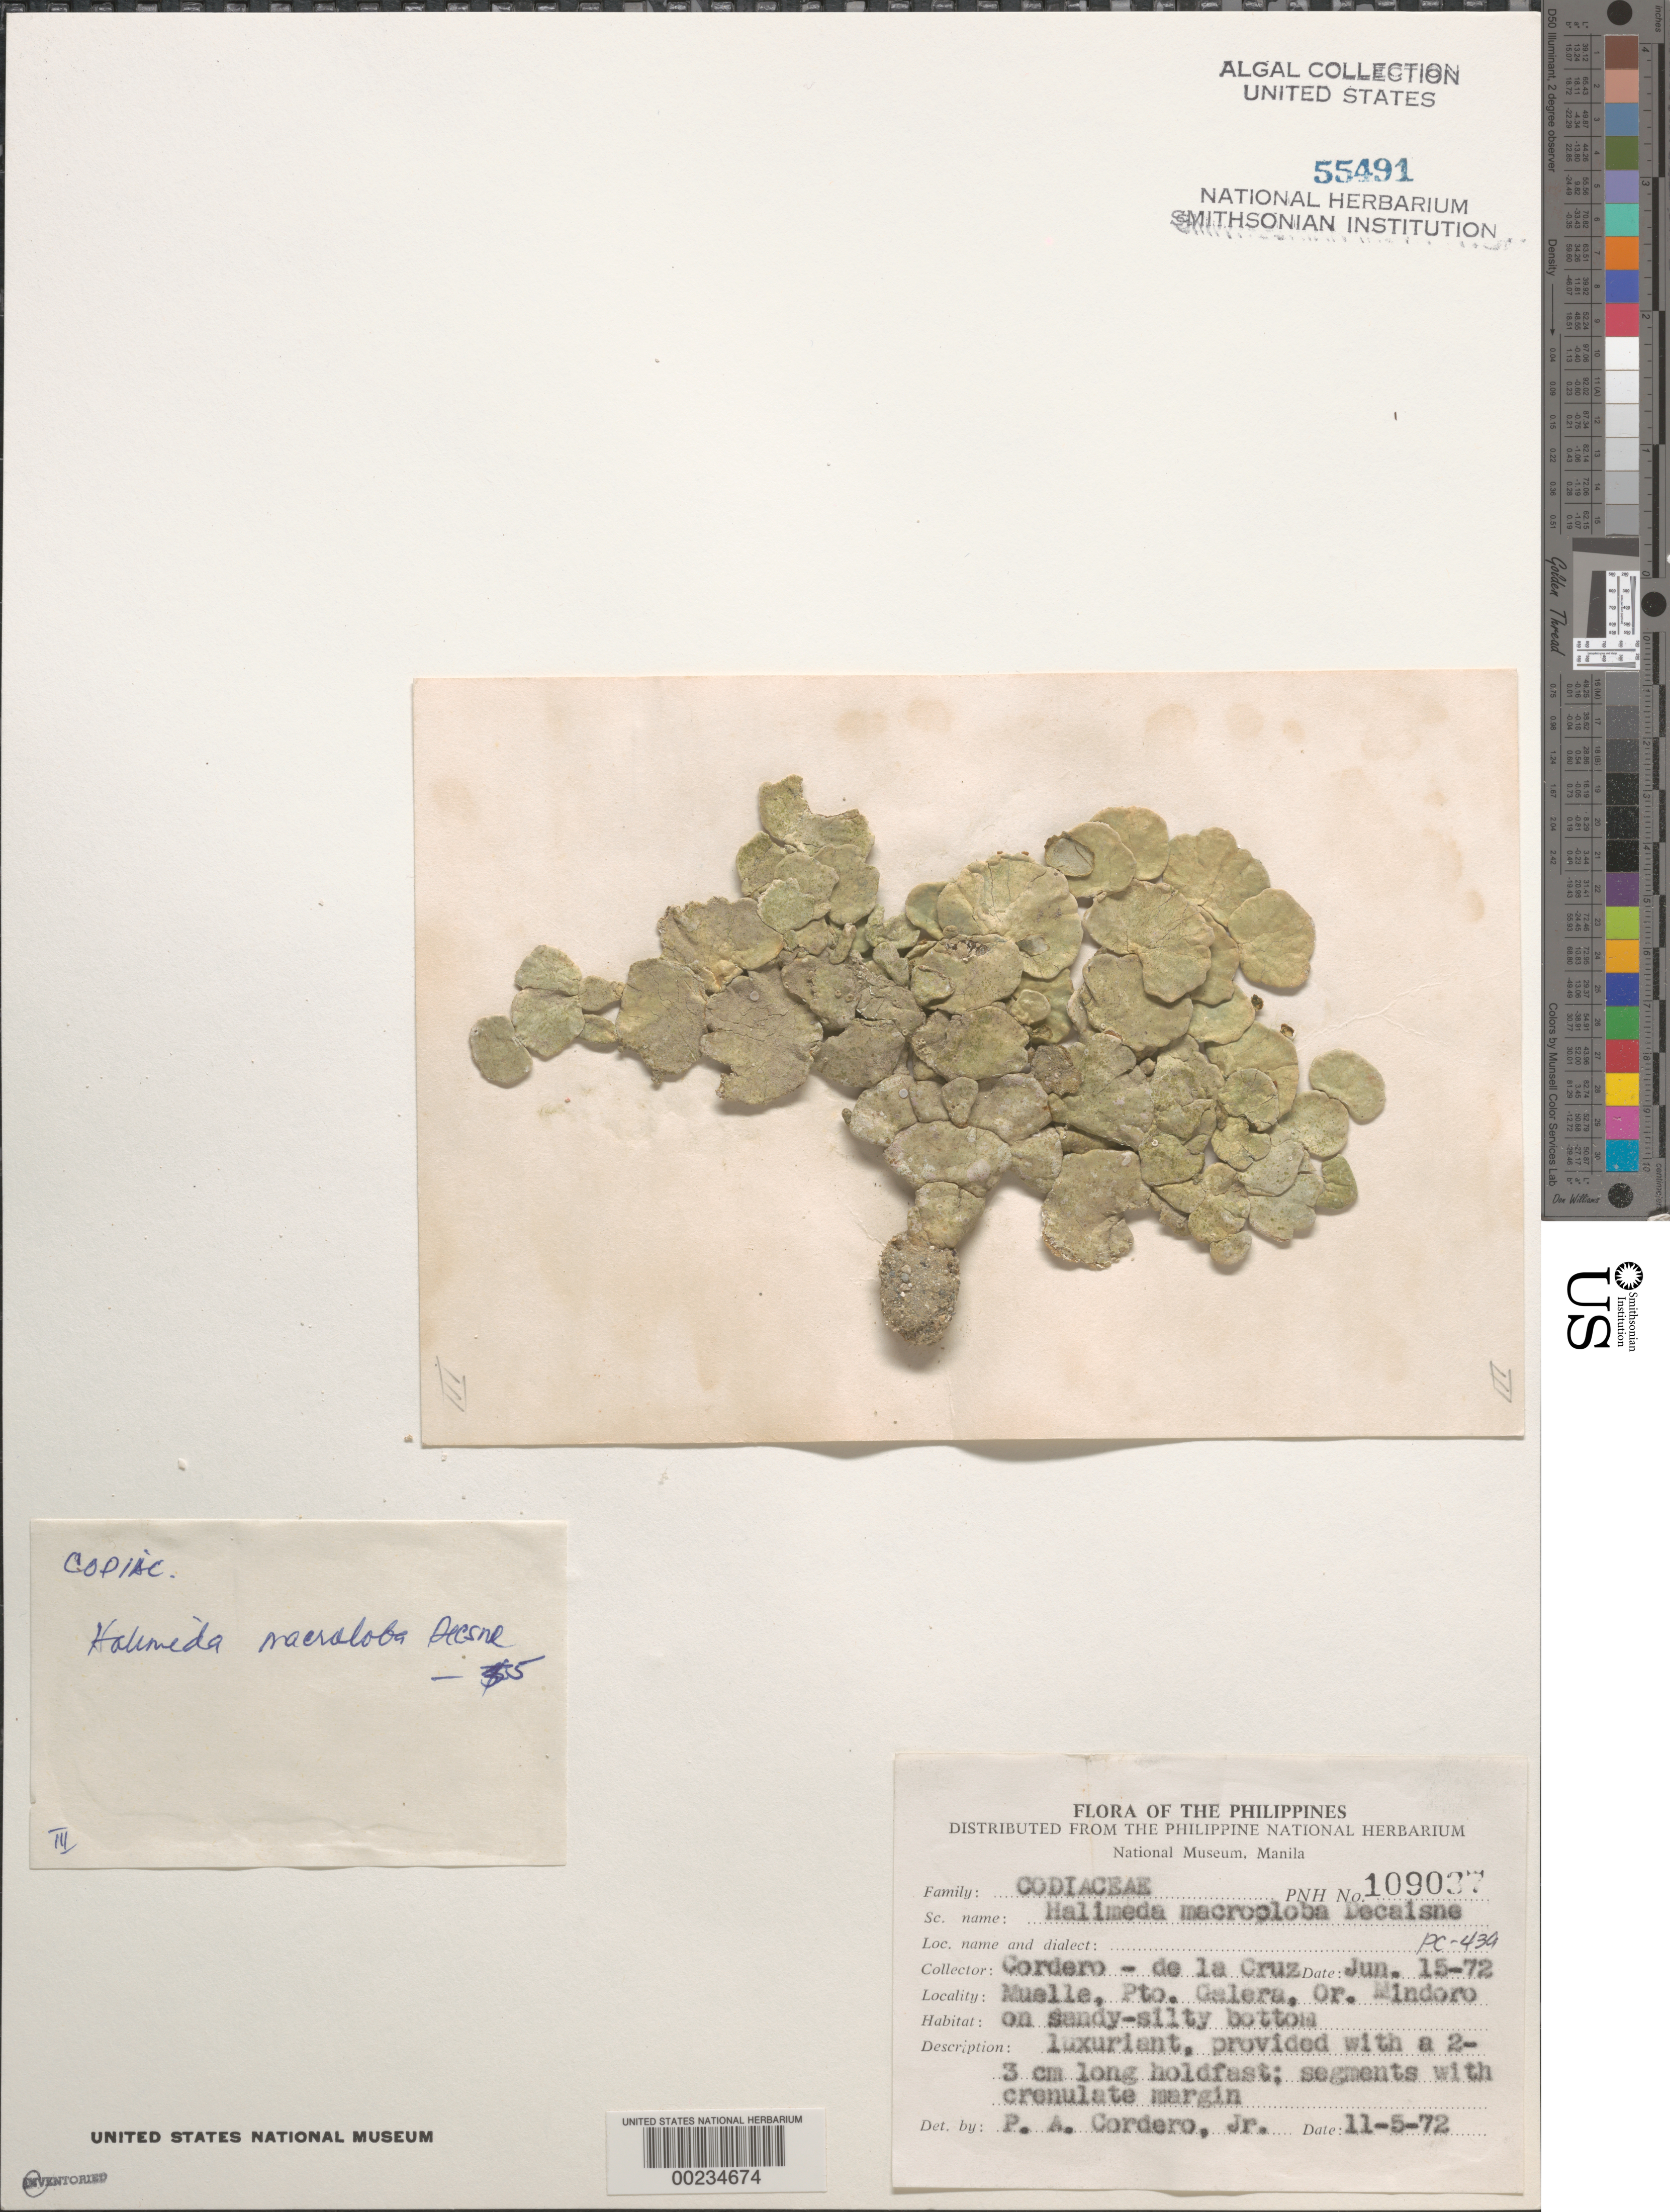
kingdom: Plantae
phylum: Chlorophyta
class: Ulvophyceae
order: Bryopsidales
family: Halimedaceae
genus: Halimeda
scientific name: Halimeda macroloba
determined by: Cordero, P. A., Jr.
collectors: P. A. Cordero & F. de la Cruz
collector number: PC-430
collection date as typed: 15 Jun 1972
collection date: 1972-06-15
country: Philippines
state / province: Mimaropa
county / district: Mindoro Oriental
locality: Muelle, puerto galera, oriental mindoro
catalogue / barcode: US 55491